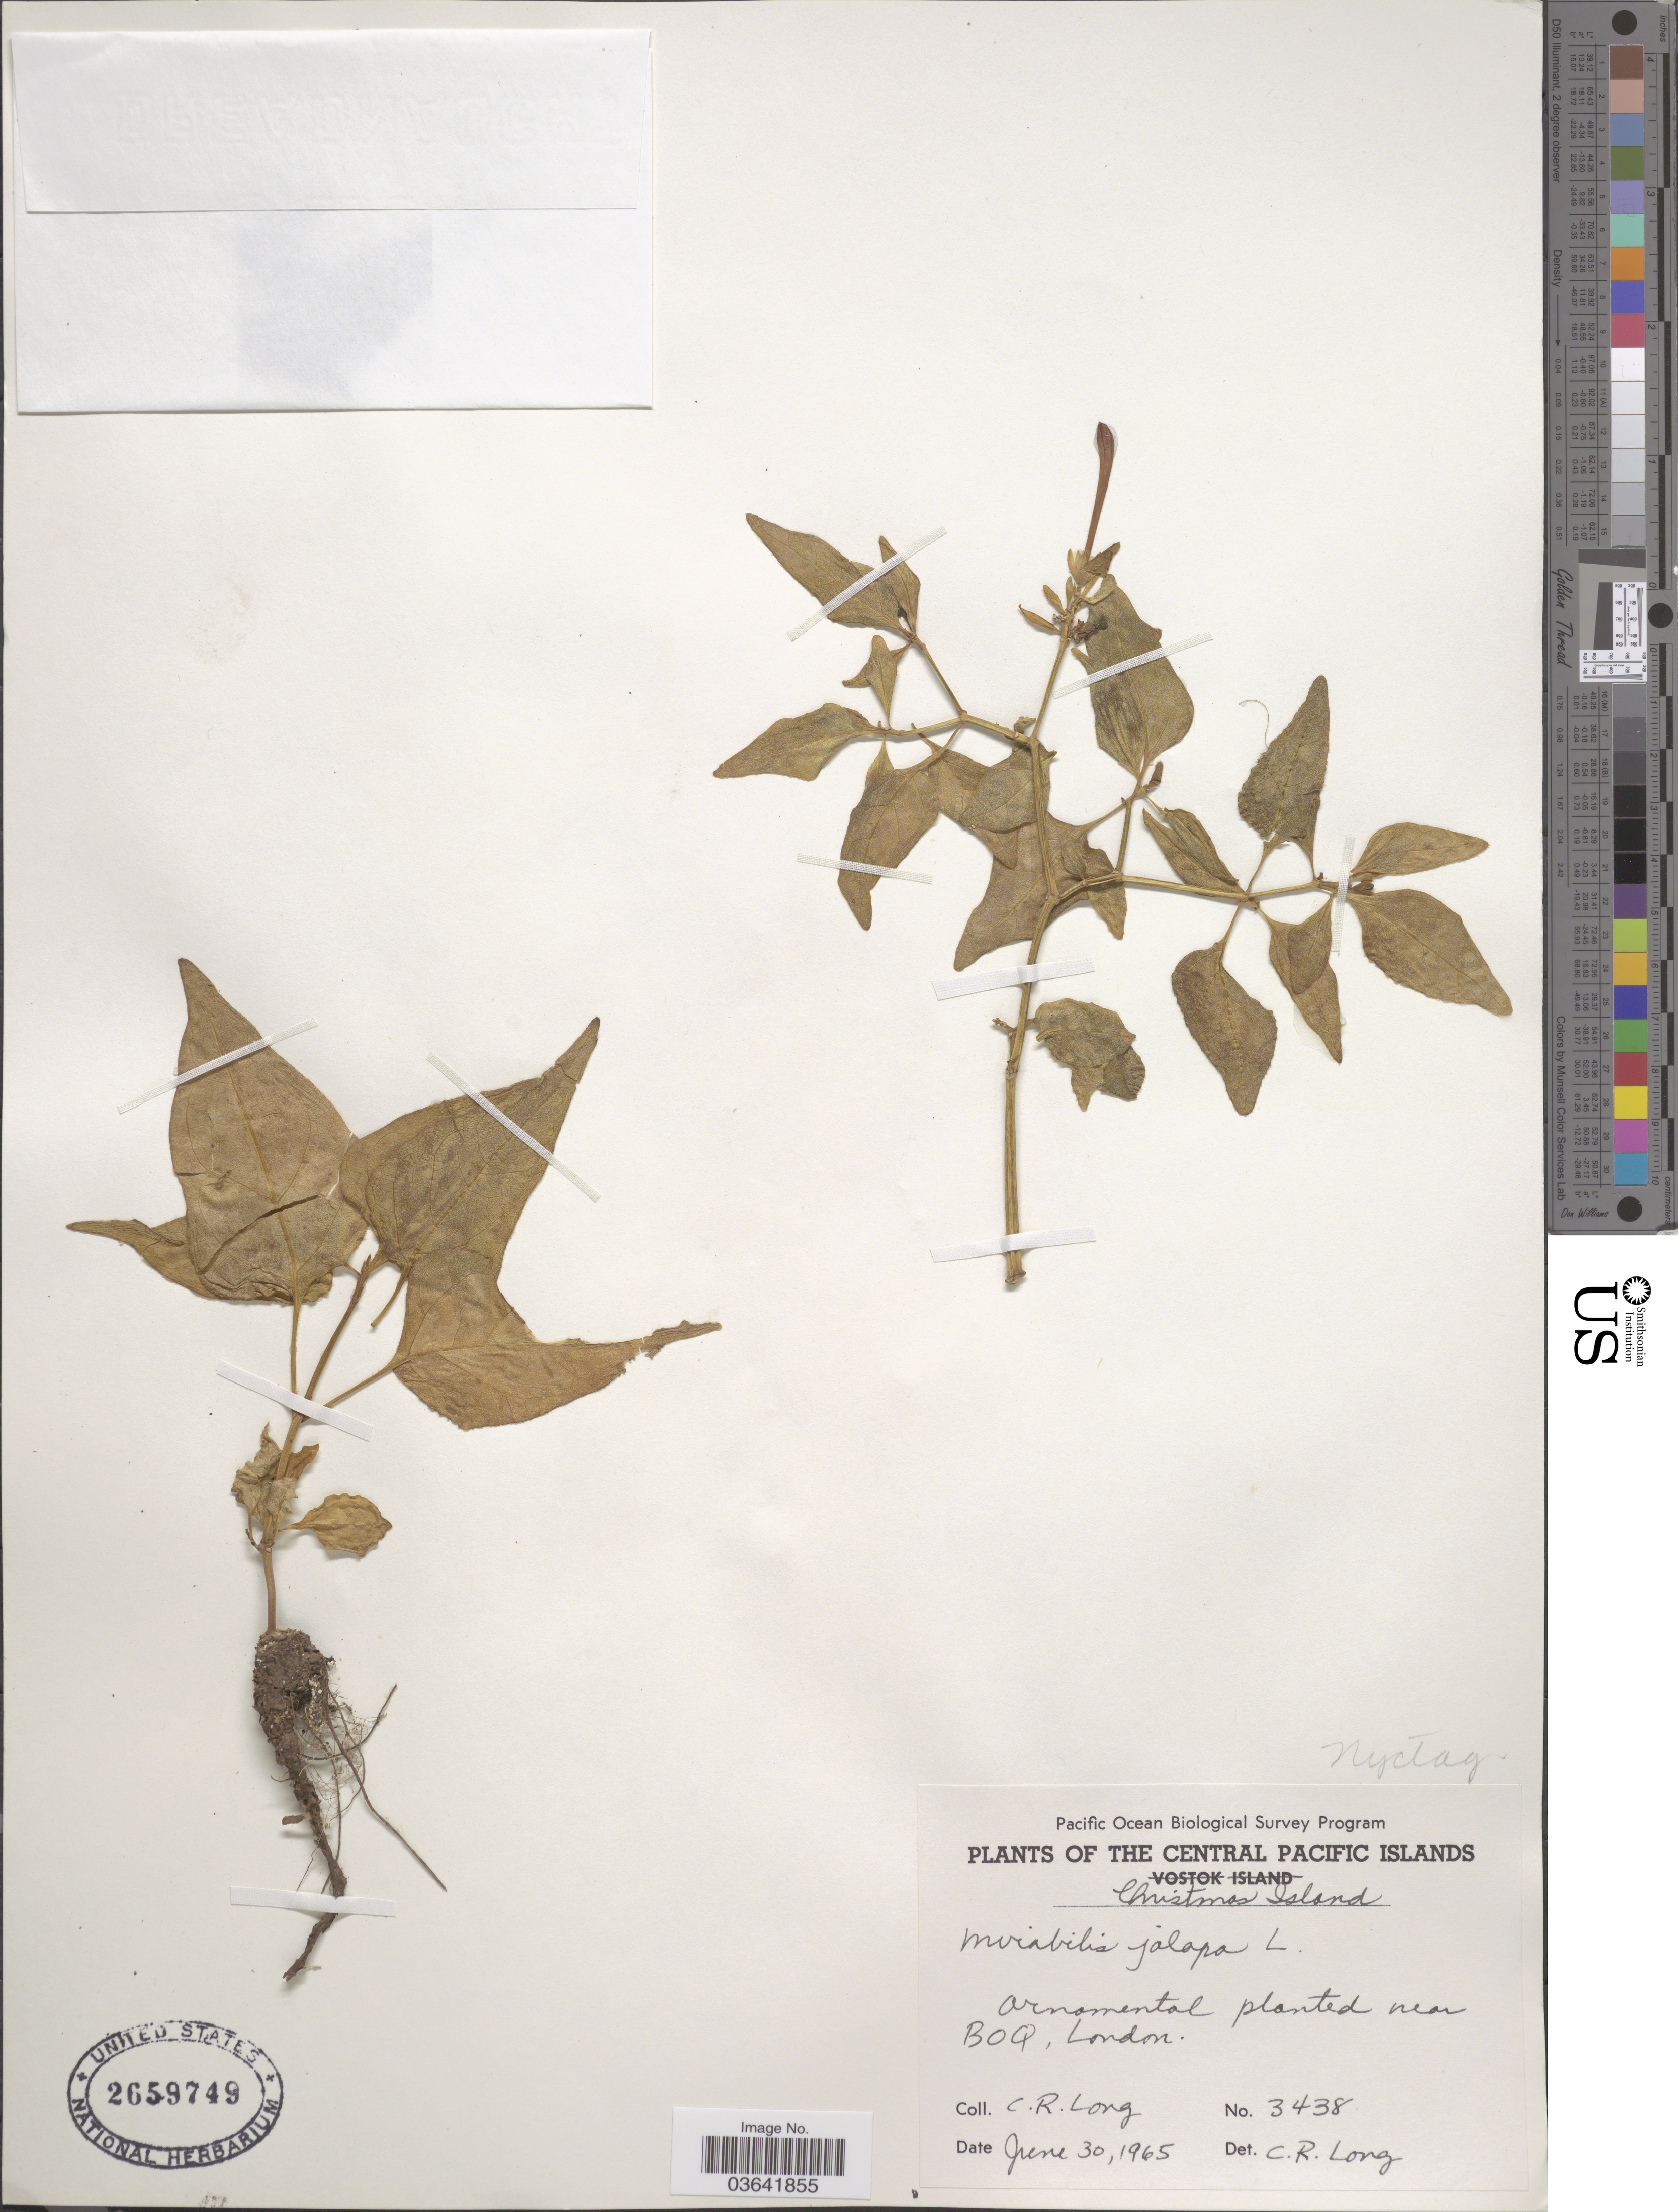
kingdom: Plantae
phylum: Tracheophyta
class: Magnoliopsida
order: Caryophyllales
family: Nyctaginaceae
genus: Mirabilis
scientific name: Mirabilis jalapa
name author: L.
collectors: C. R. Long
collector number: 3438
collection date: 1965-06-30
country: Kiribati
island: Kiritimati [Christmas] Atoll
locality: The Central Pacific Islands. Christmas Island. Near BOQ, London.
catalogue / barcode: US 2659749